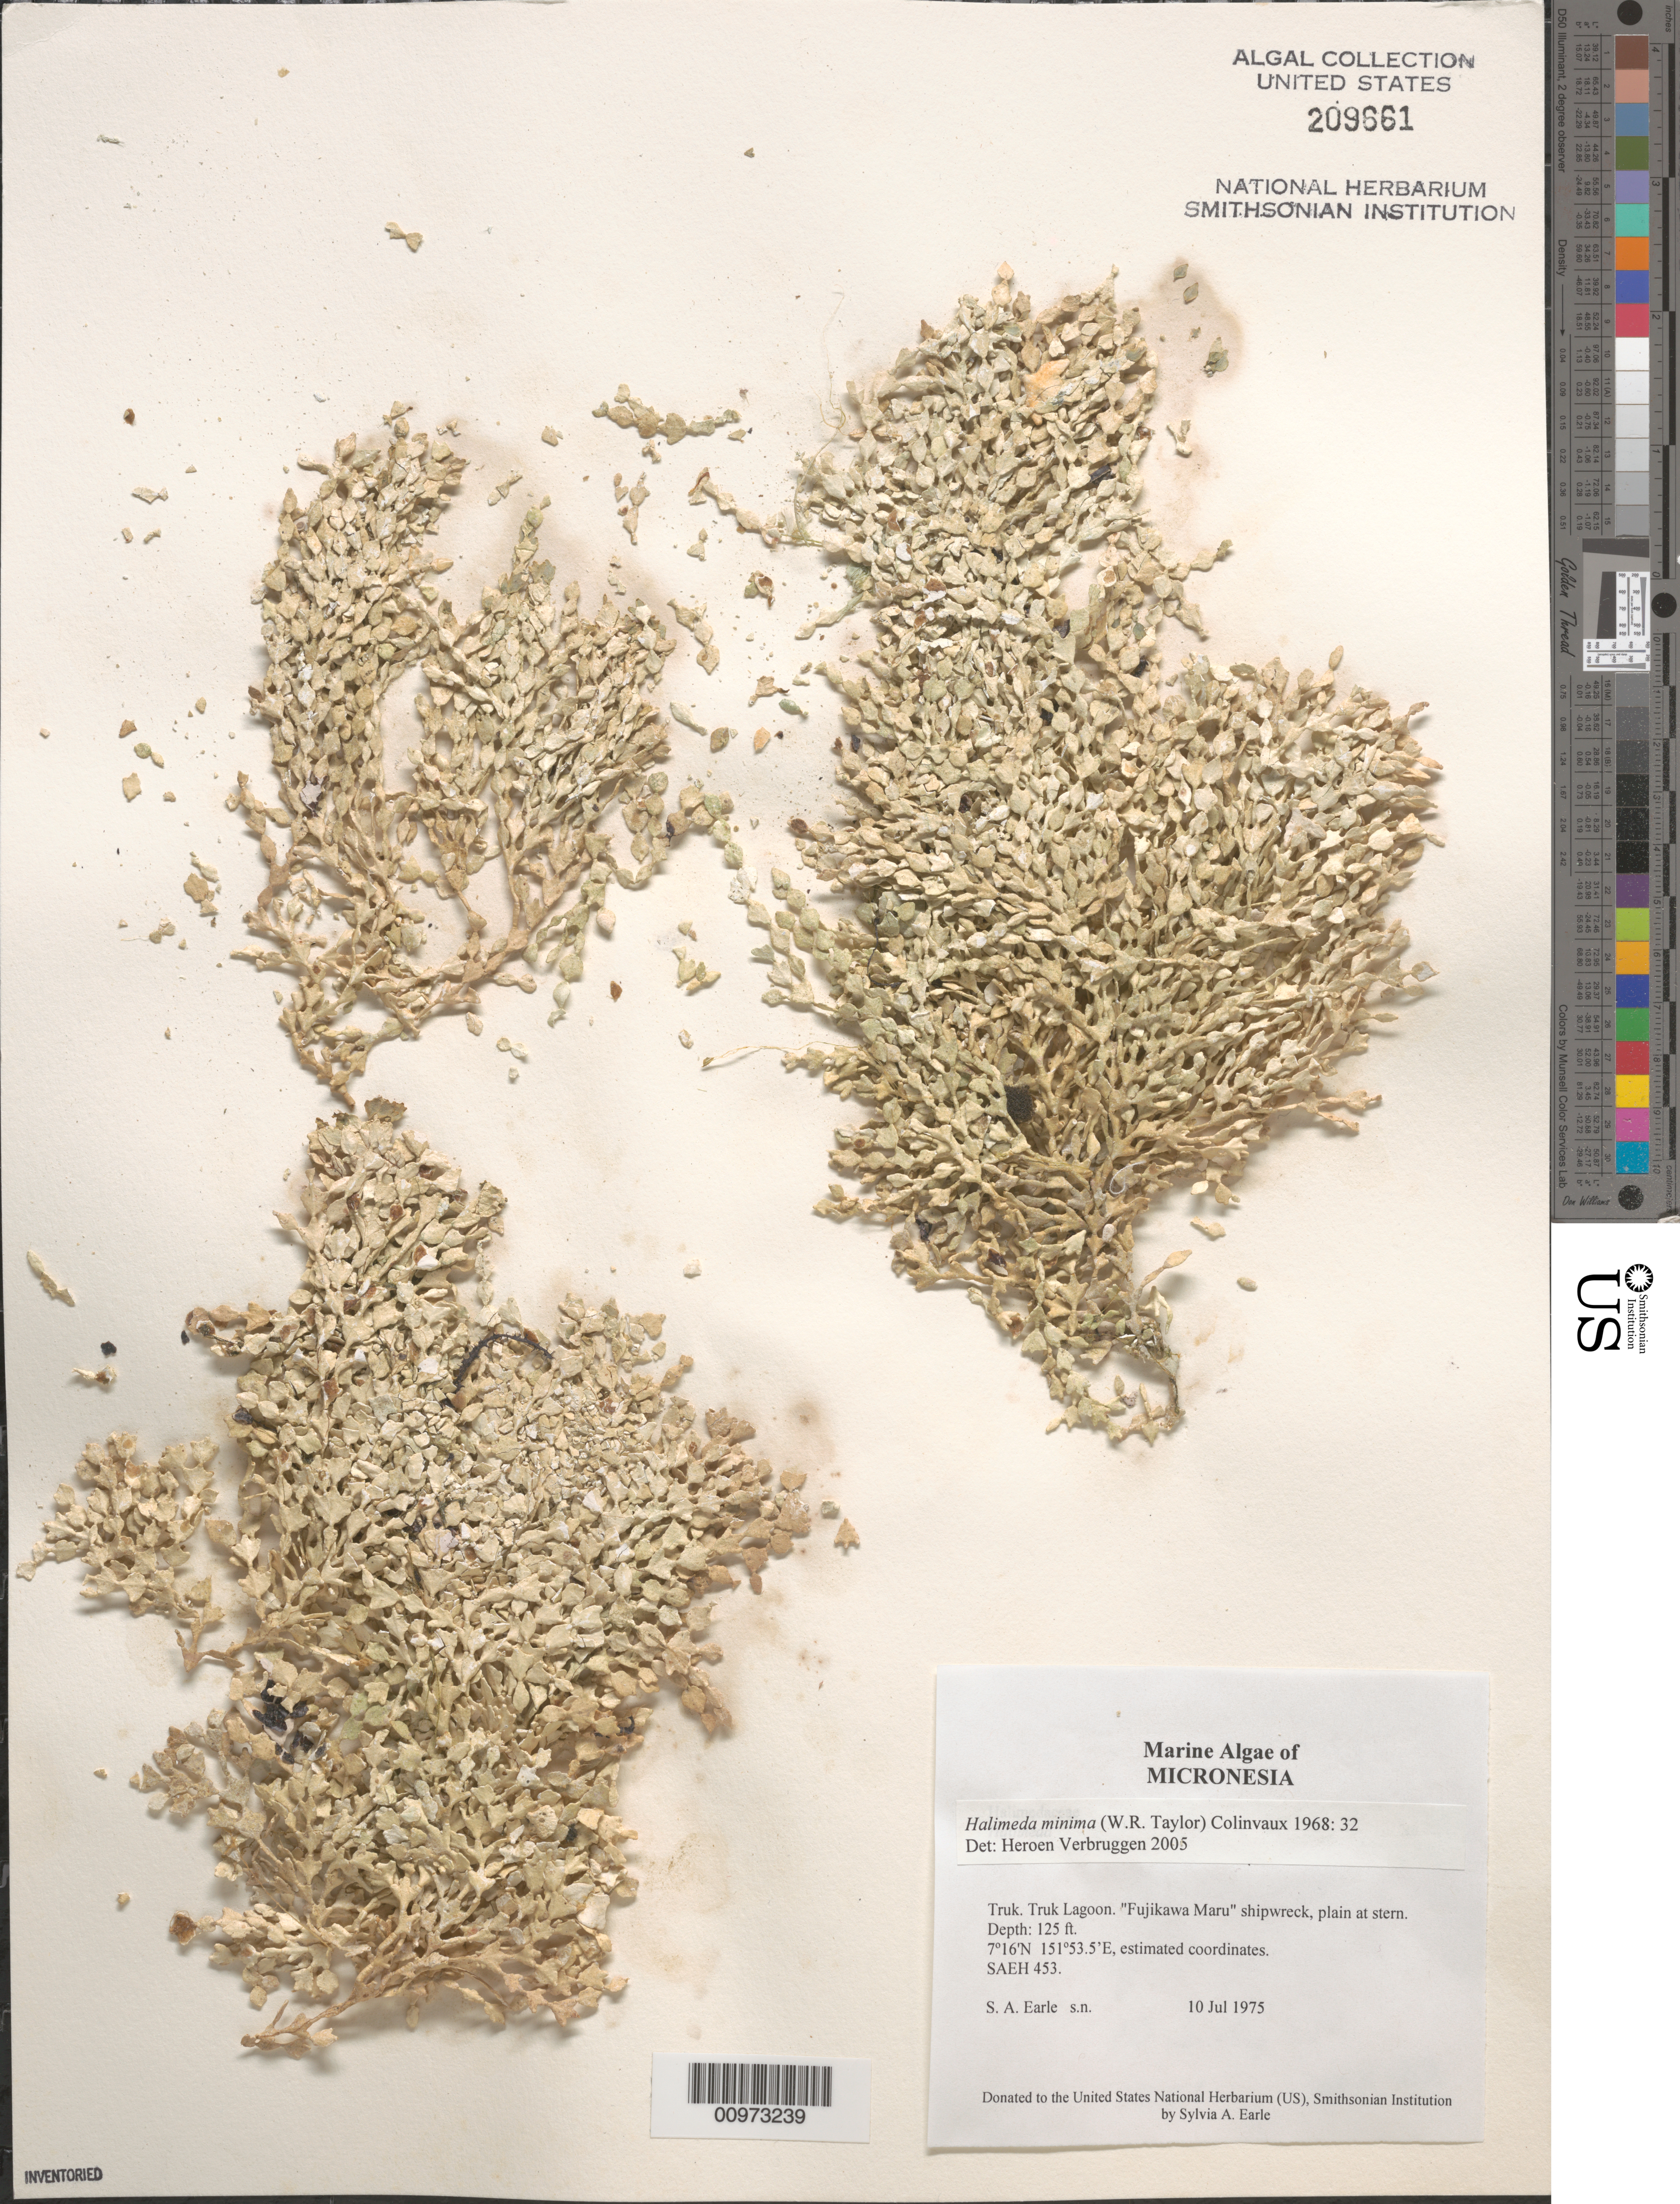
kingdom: Plantae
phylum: Chlorophyta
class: Ulvophyceae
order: Bryopsidales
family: Halimedaceae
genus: Halimeda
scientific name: Halimeda minima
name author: (W.R. Taylor) Hillis-Colinvaux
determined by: Verbruggen, H.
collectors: S. A. Earle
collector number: SAEH 453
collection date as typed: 10 Jul 1975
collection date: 1975-07-10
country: Micronesia, Federated States of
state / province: Truk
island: Truk (Chuuk) Is.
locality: Chuuk Lagoon (Truk Lagoon), Fujikawa Maru shipwreck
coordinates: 7 16'N, 151 53.5'E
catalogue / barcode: US 209661